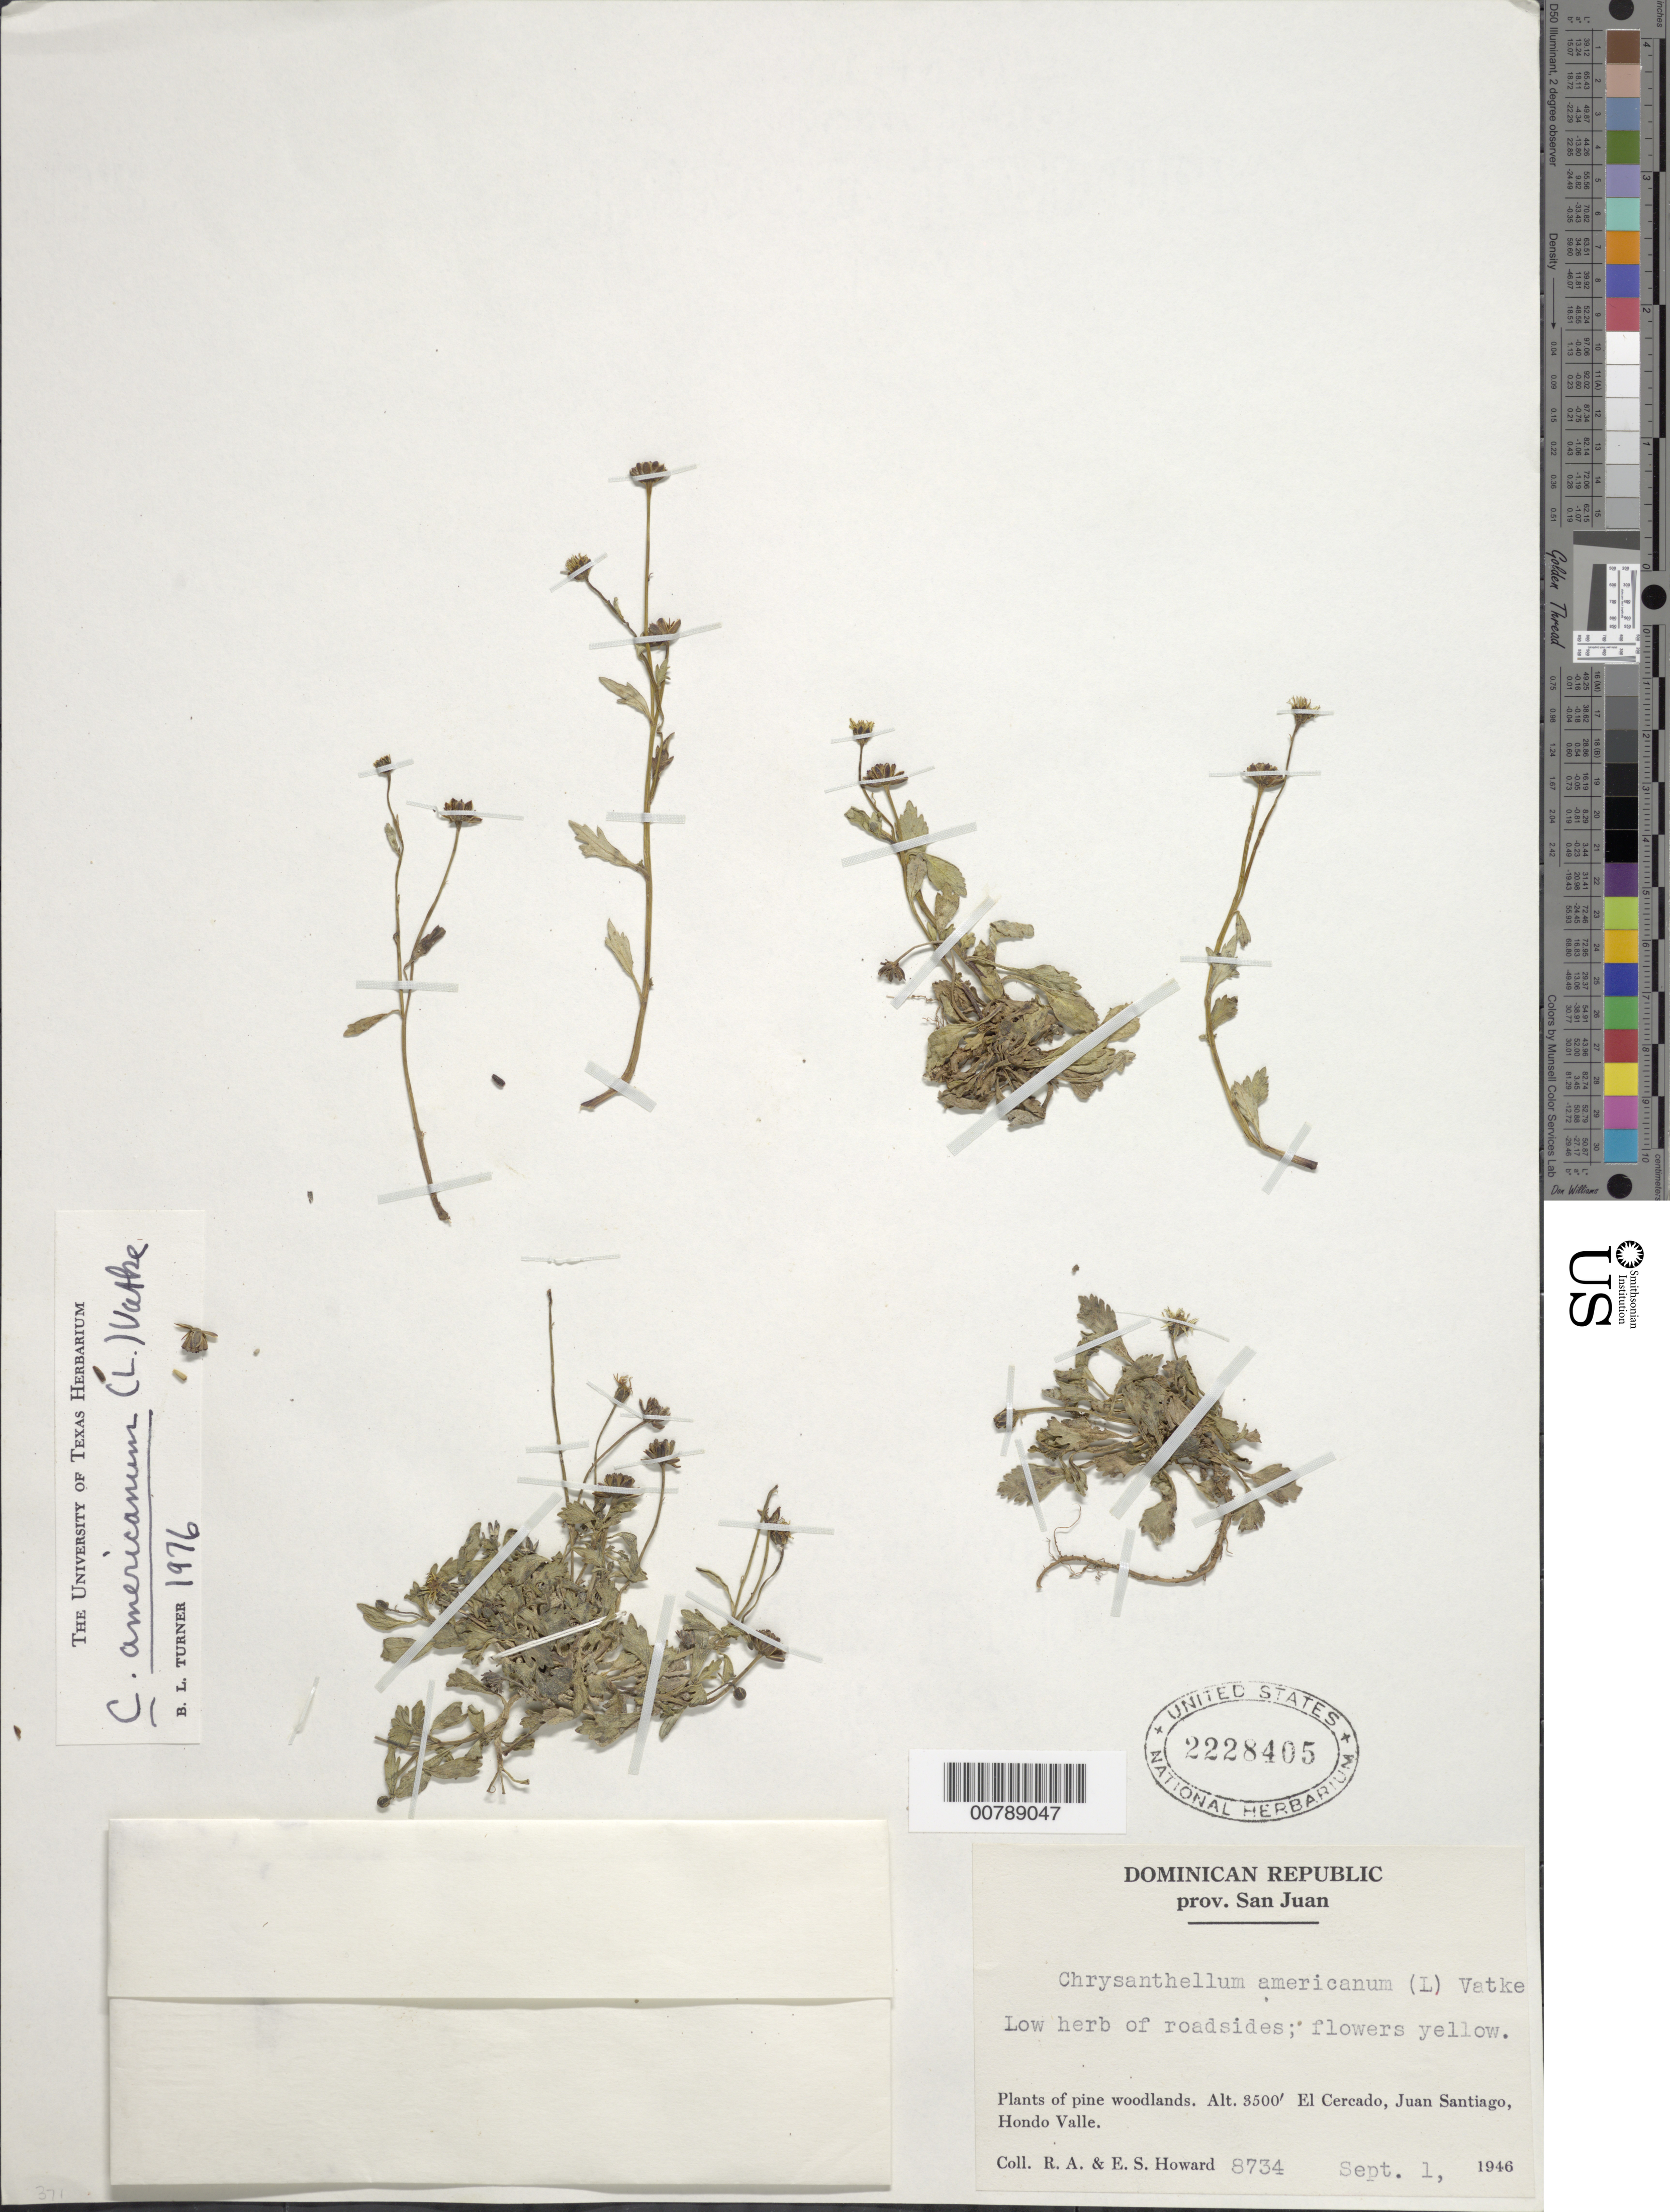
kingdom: Plantae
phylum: Tracheophyta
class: Magnoliopsida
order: Asterales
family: Asteraceae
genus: Chrysanthellum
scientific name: Chrysanthellum americanum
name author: (L.) Vatke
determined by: Turner, B. L.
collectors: R. A. Howard & E. S. Howard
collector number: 8734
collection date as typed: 01 Sep 1946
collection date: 1946-09-01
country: Dominican Republic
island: Hispaniola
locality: Prov. San Juan. El Cercado, Juan Santiago, Hondo Valle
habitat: Pine woodlands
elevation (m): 1067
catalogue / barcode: US 2228405